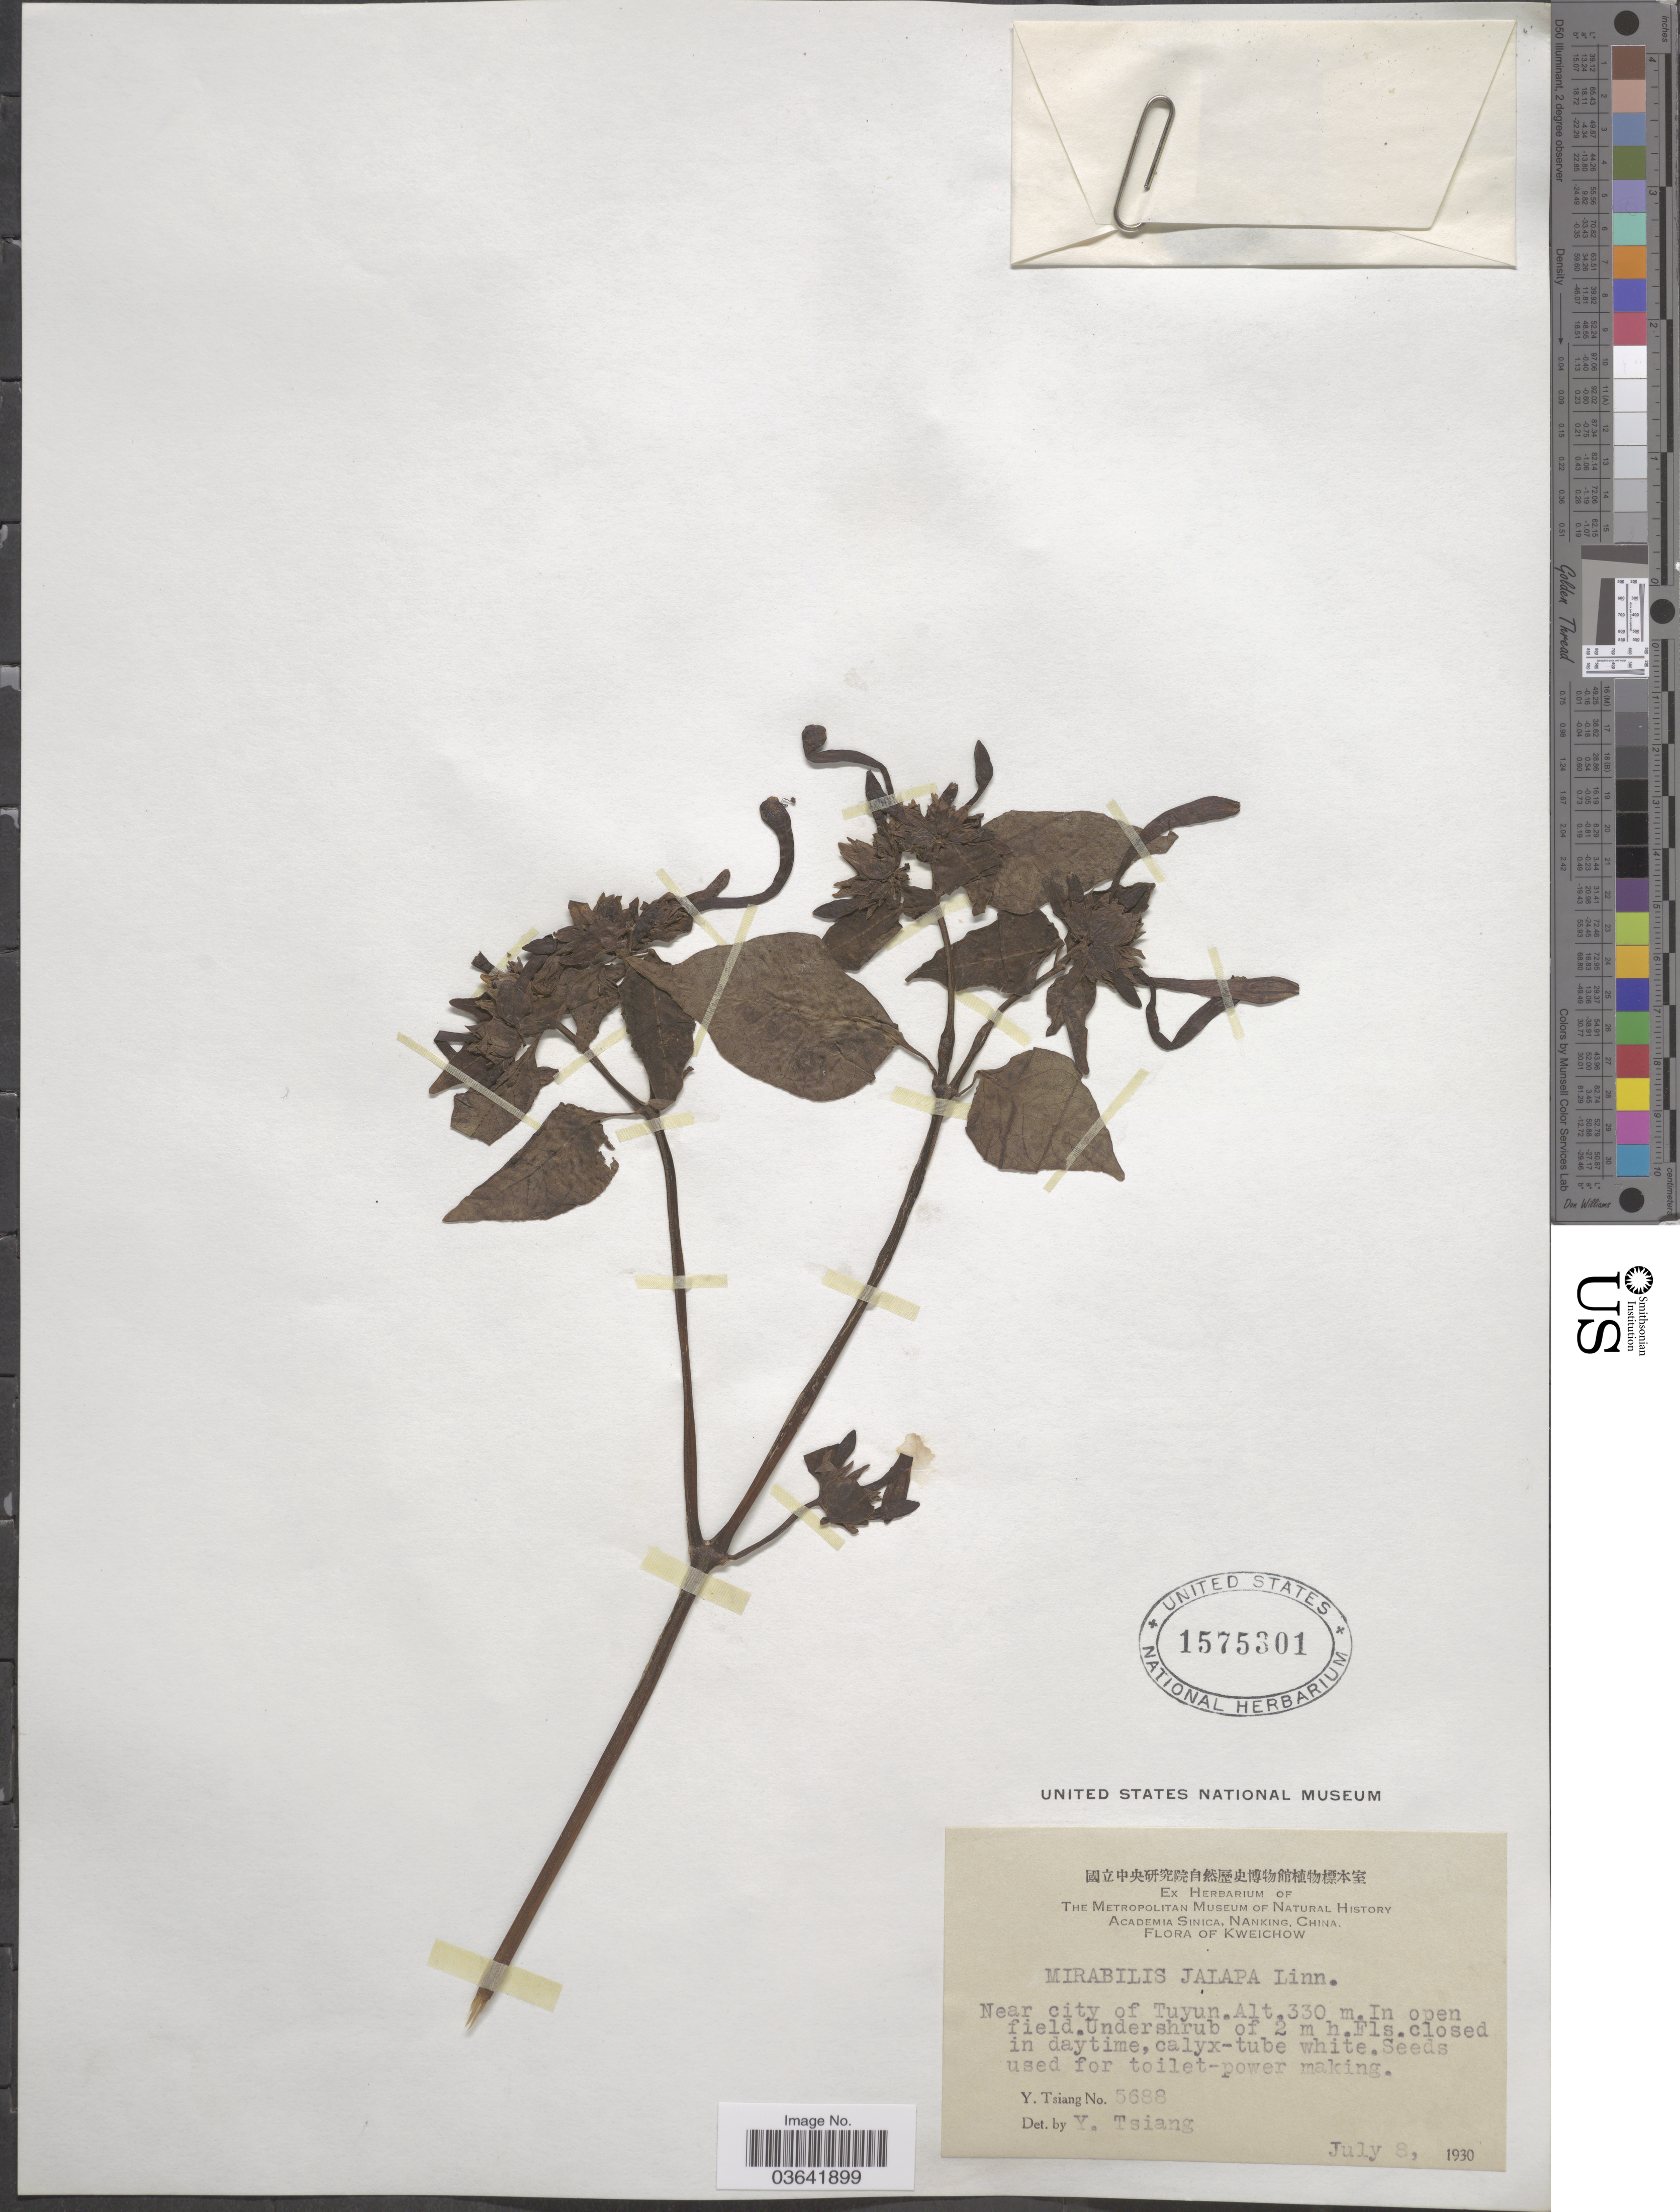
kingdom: Plantae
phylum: Tracheophyta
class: Magnoliopsida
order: Caryophyllales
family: Nyctaginaceae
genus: Mirabilis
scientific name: Mirabilis jalapa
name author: L.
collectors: Y. Tsiang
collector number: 5688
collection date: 1930-07-08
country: China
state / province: Guizhou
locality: Kweichow. Near city of Tuyun.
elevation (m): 330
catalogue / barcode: US 1575301